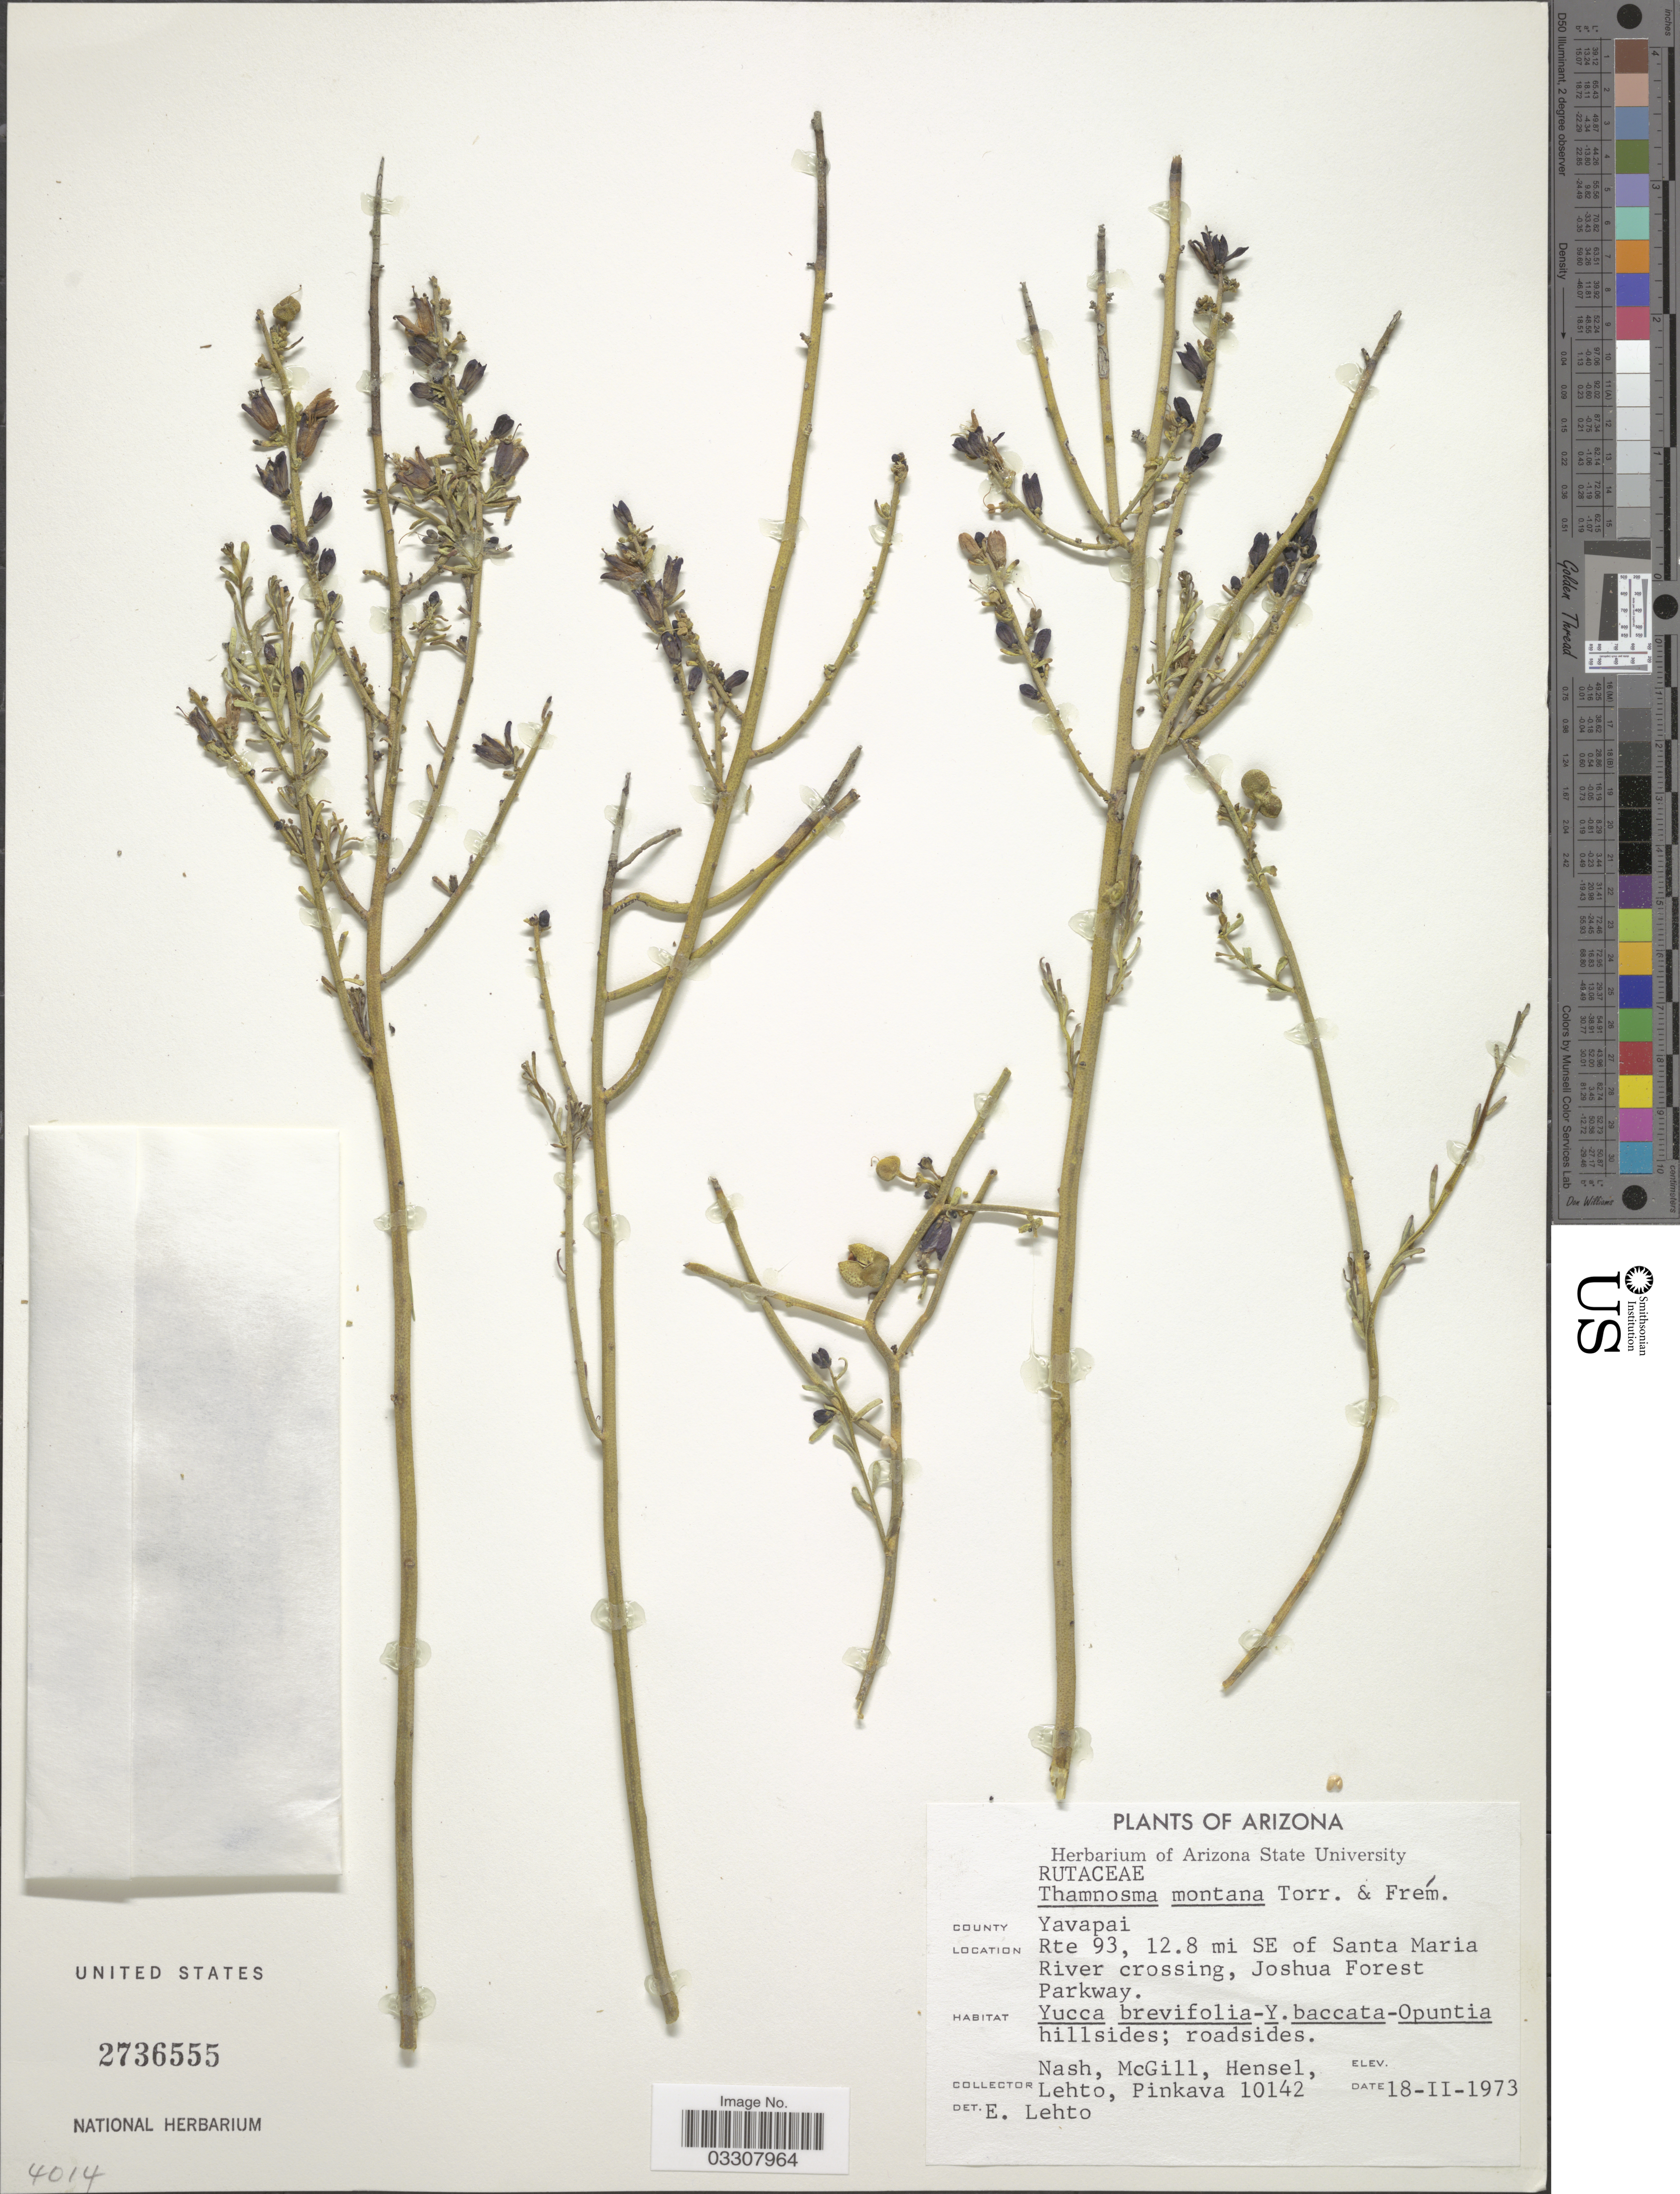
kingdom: Plantae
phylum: Tracheophyta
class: Magnoliopsida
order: Sapindales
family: Rutaceae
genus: Thamnosma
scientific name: Thamnosma montana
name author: Torr. & Frém.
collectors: -- Nash, -. McGill, -. Hensel, -. Lehto & -. Pinkava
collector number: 10142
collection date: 1973-02-18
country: United States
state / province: Arizona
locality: County Yavapai. Rte 93, 12.8 mi SE of Santa Maria River crossing, Joshua Forest Parkway.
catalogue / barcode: US 2736555